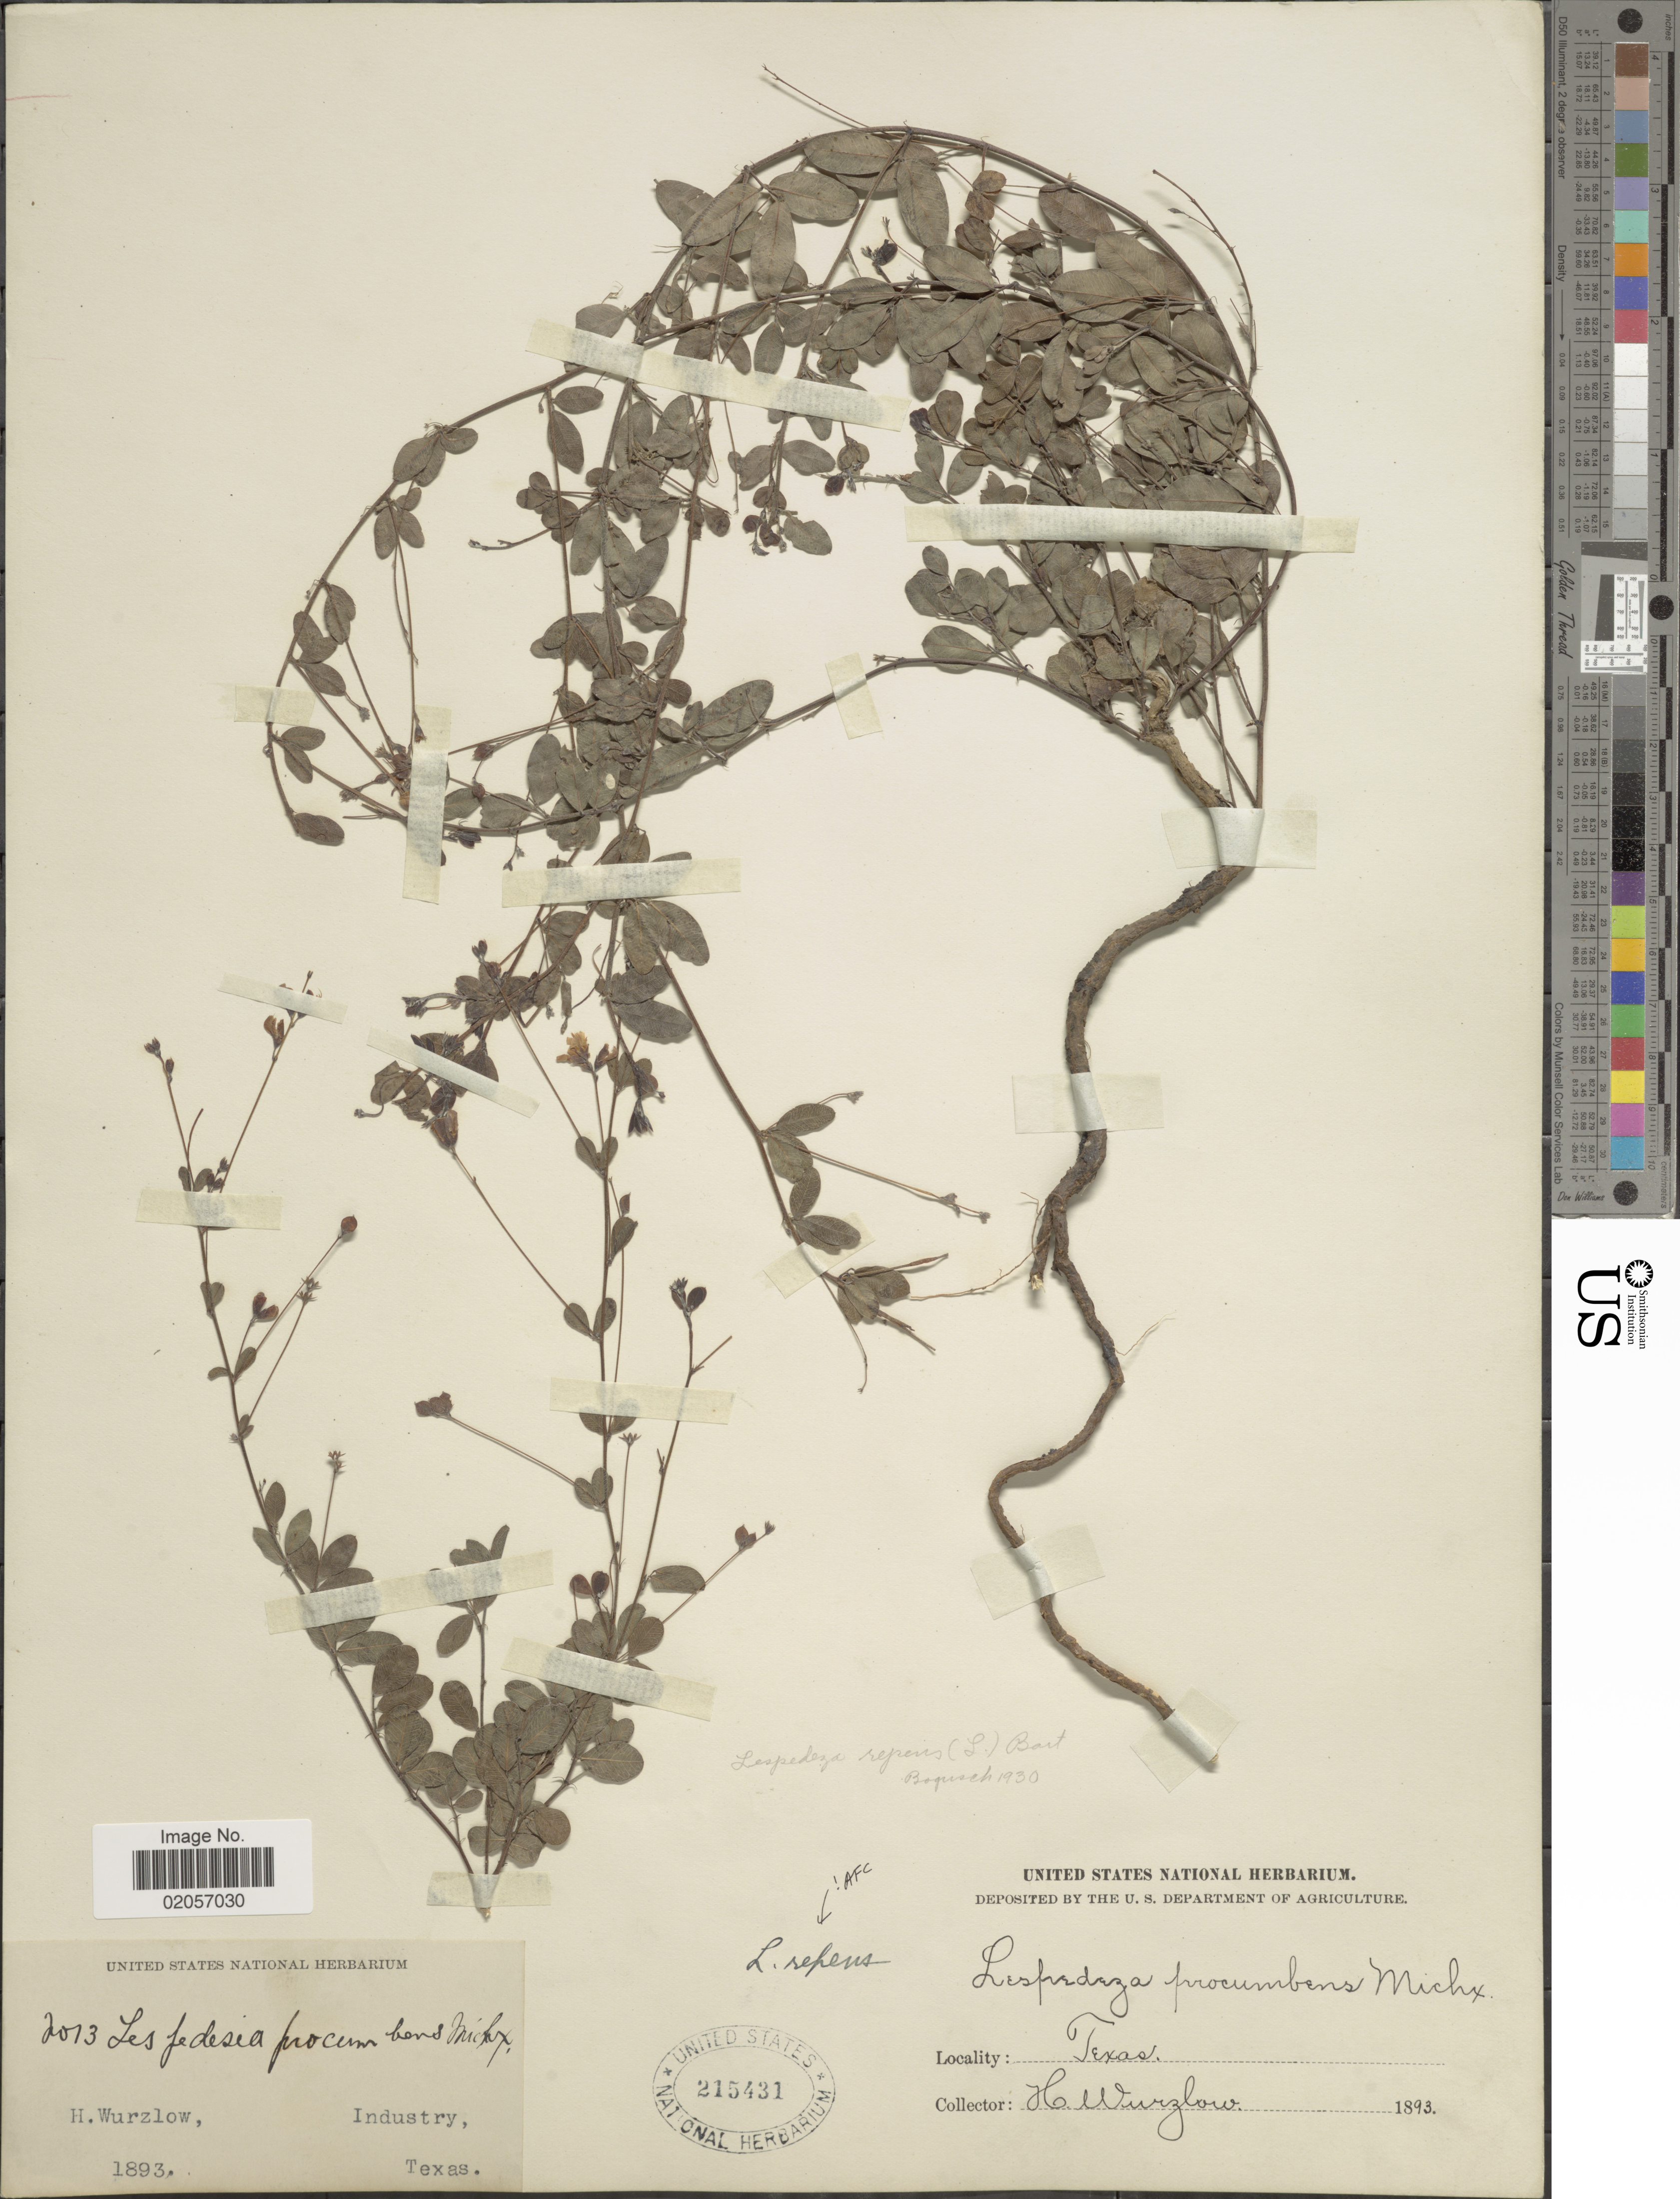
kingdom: Plantae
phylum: Tracheophyta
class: Magnoliopsida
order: Fabales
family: Fabaceae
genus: Lespedeza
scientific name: Lespedeza repens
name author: (L.) W.P.C. Barton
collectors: H. Wurzlow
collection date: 1893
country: United States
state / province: Texas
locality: Industry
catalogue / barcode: US 215431